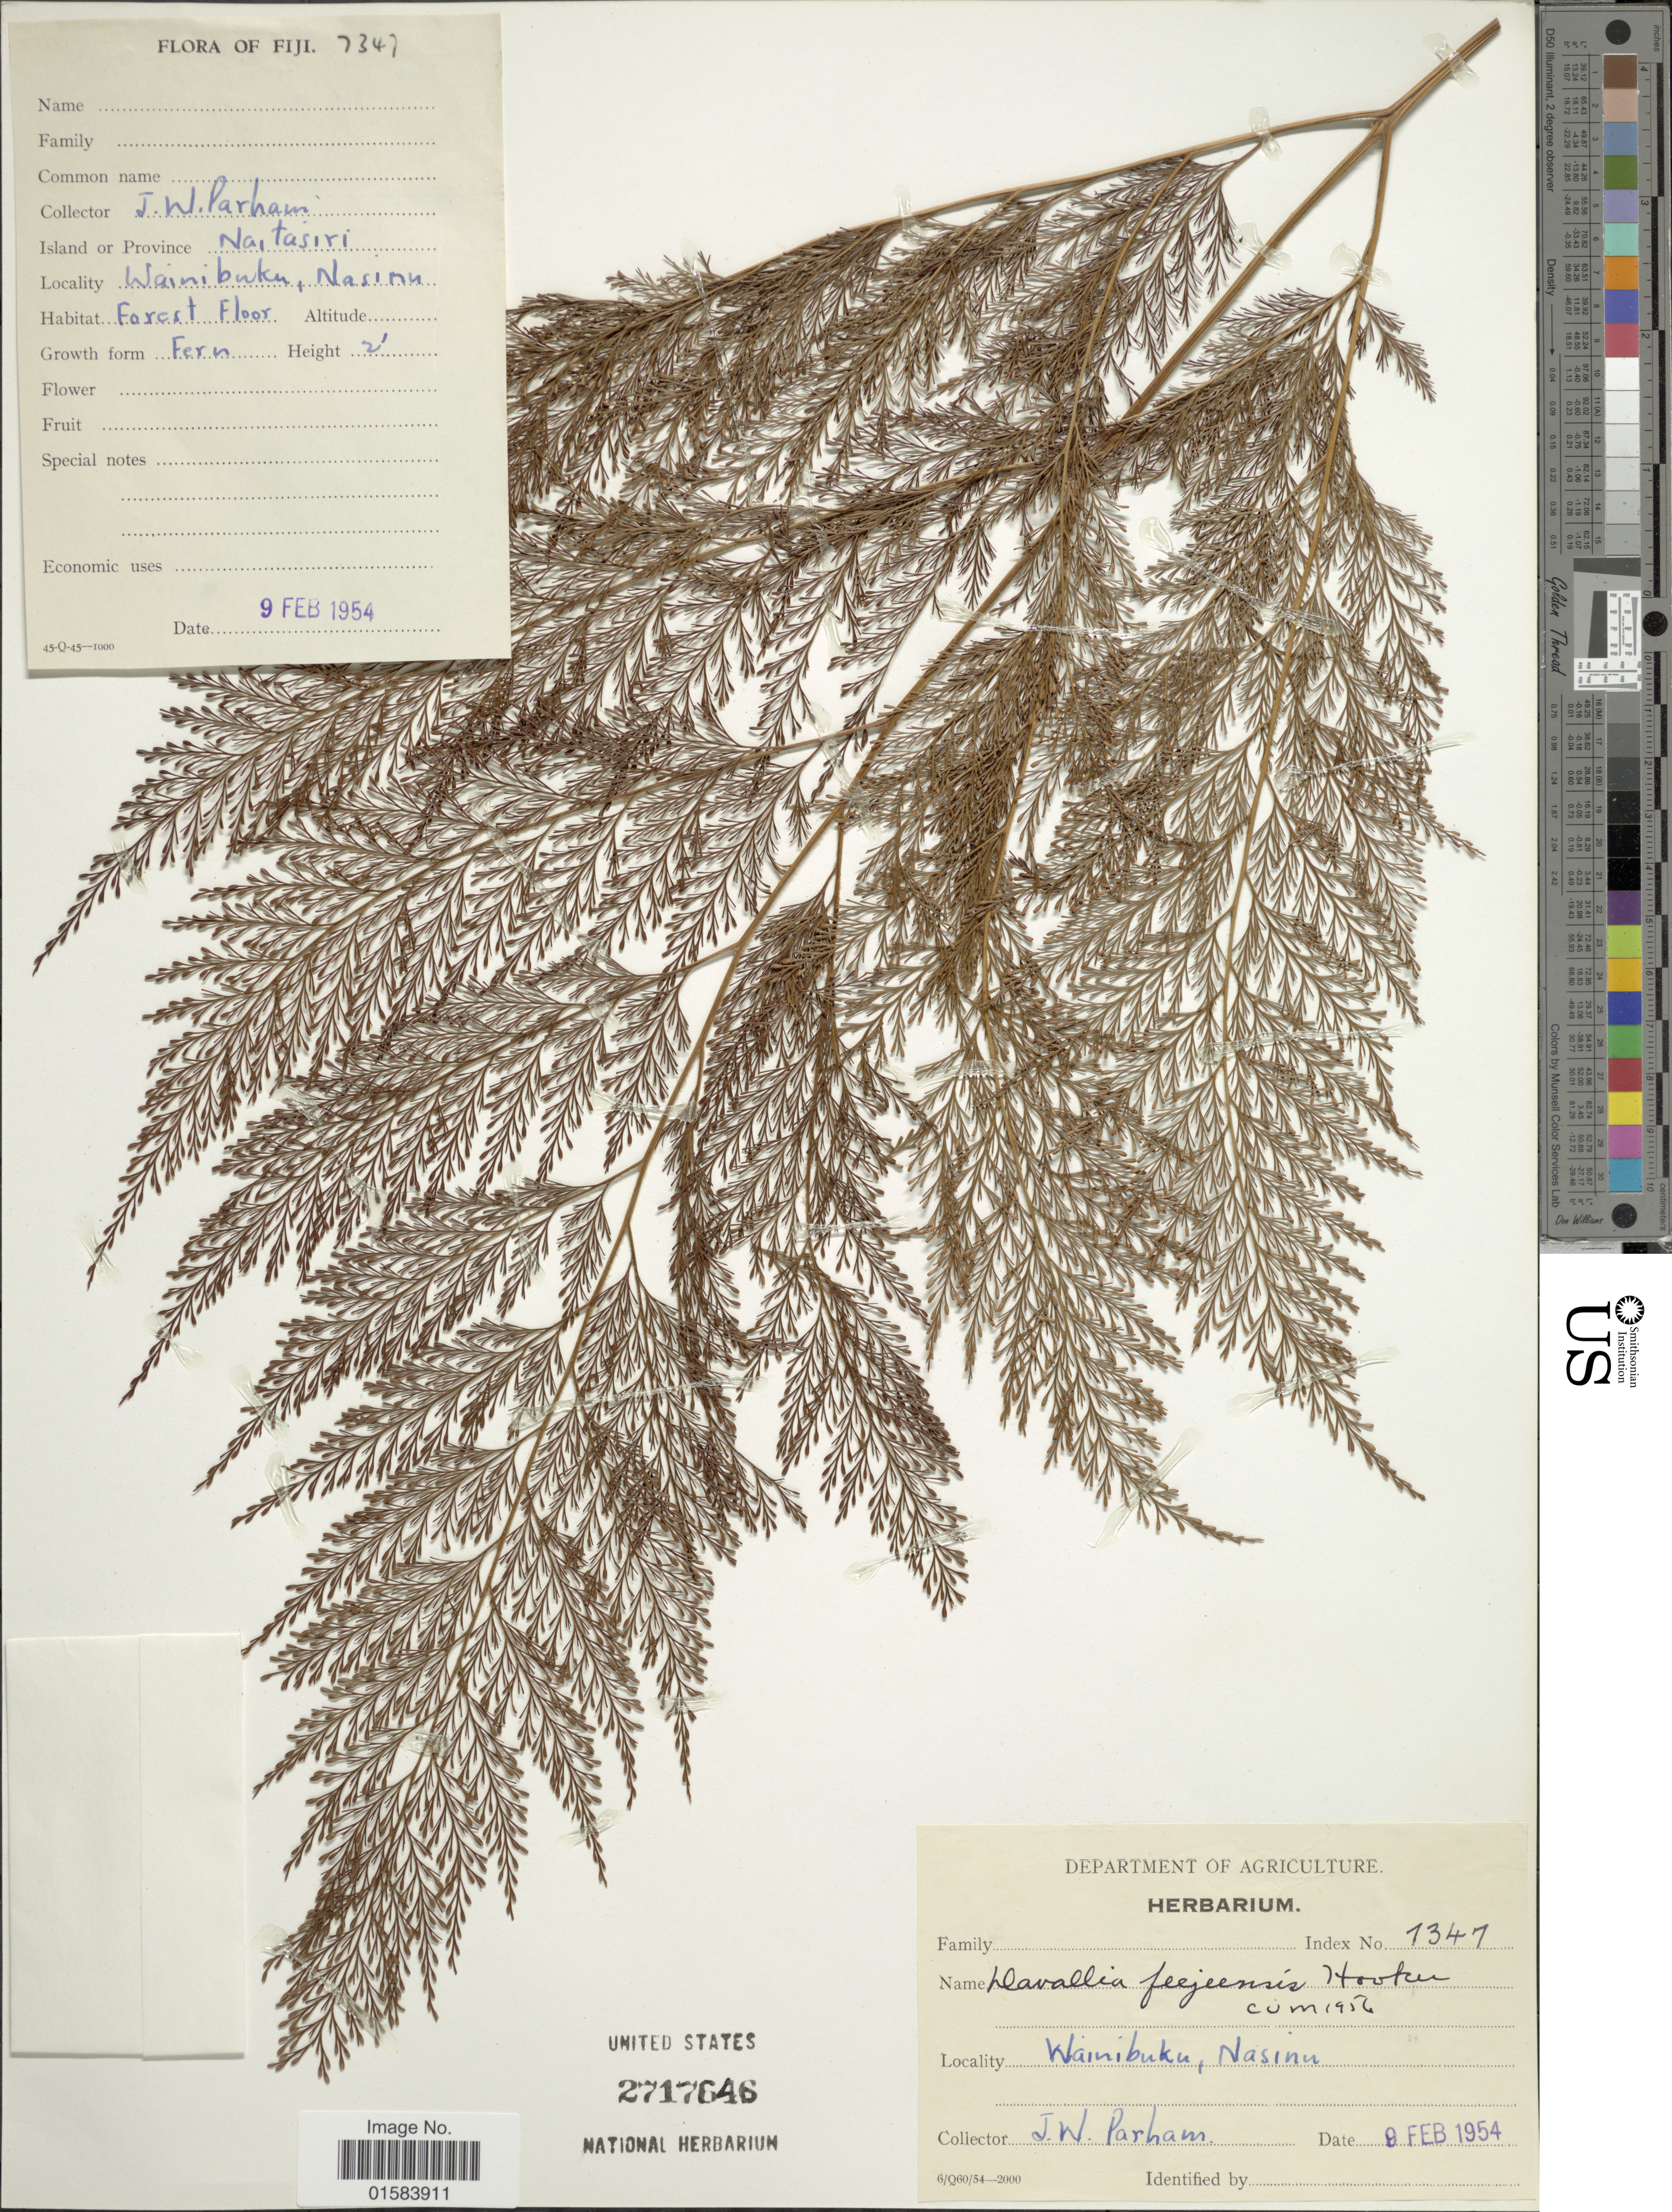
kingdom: Plantae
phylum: Tracheophyta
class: Polypodiopsida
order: Polypodiales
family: Davalliaceae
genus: Davallia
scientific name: Davallia solida var. fejeensis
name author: (Hook.) Noot.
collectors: J. Parham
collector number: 1347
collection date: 1954-02-09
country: Fiji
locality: Wainibuku, Nasinu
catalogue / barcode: US 2717646